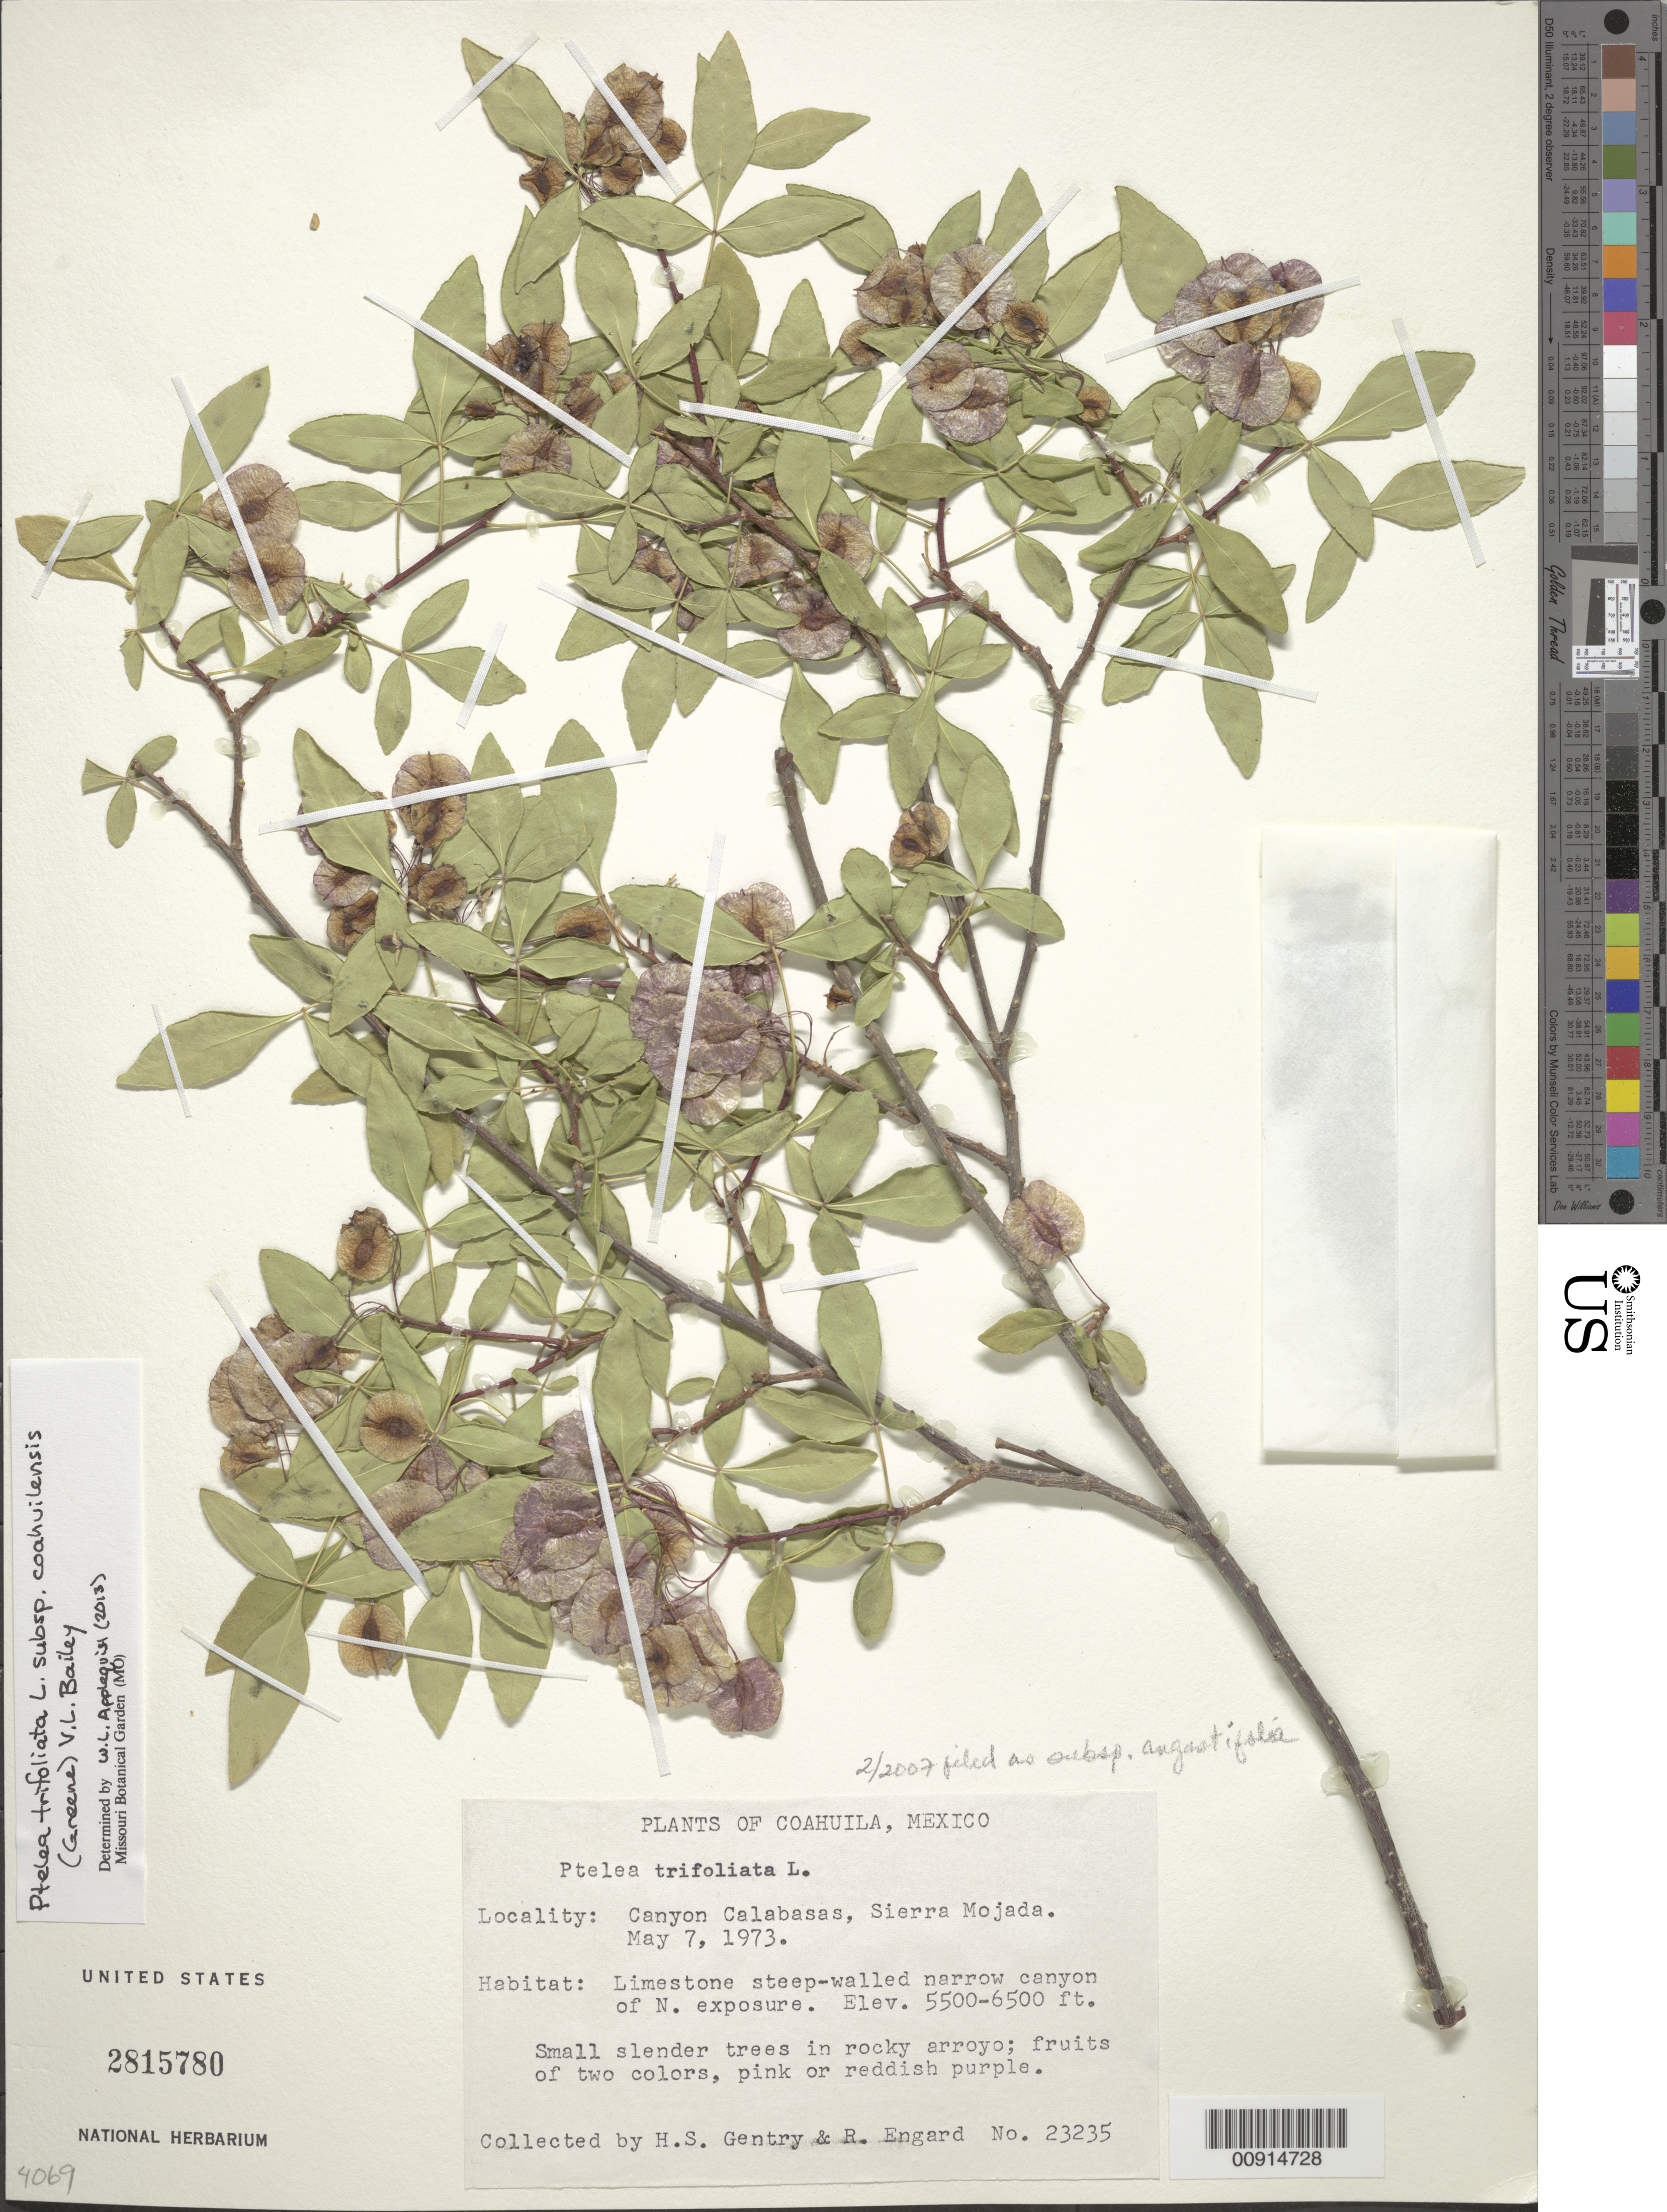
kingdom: Plantae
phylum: Tracheophyta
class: Magnoliopsida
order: Sapindales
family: Rutaceae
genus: Ptelea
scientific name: Ptelea trifoliata subsp. coahuilensis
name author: (Greene) V. L. Bailey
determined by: Applequist, W. L.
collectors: H. S. Gentry & R. Engard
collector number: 23235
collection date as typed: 07 May 1973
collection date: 1973-05-07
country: Mexico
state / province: Coahuila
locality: Coahuila: Canyon Calabasas [sic], Sierra Mojada.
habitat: Limestone steep-walled narrow canyon of N. exposure. In rocky arroyo.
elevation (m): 1676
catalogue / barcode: US 2815780